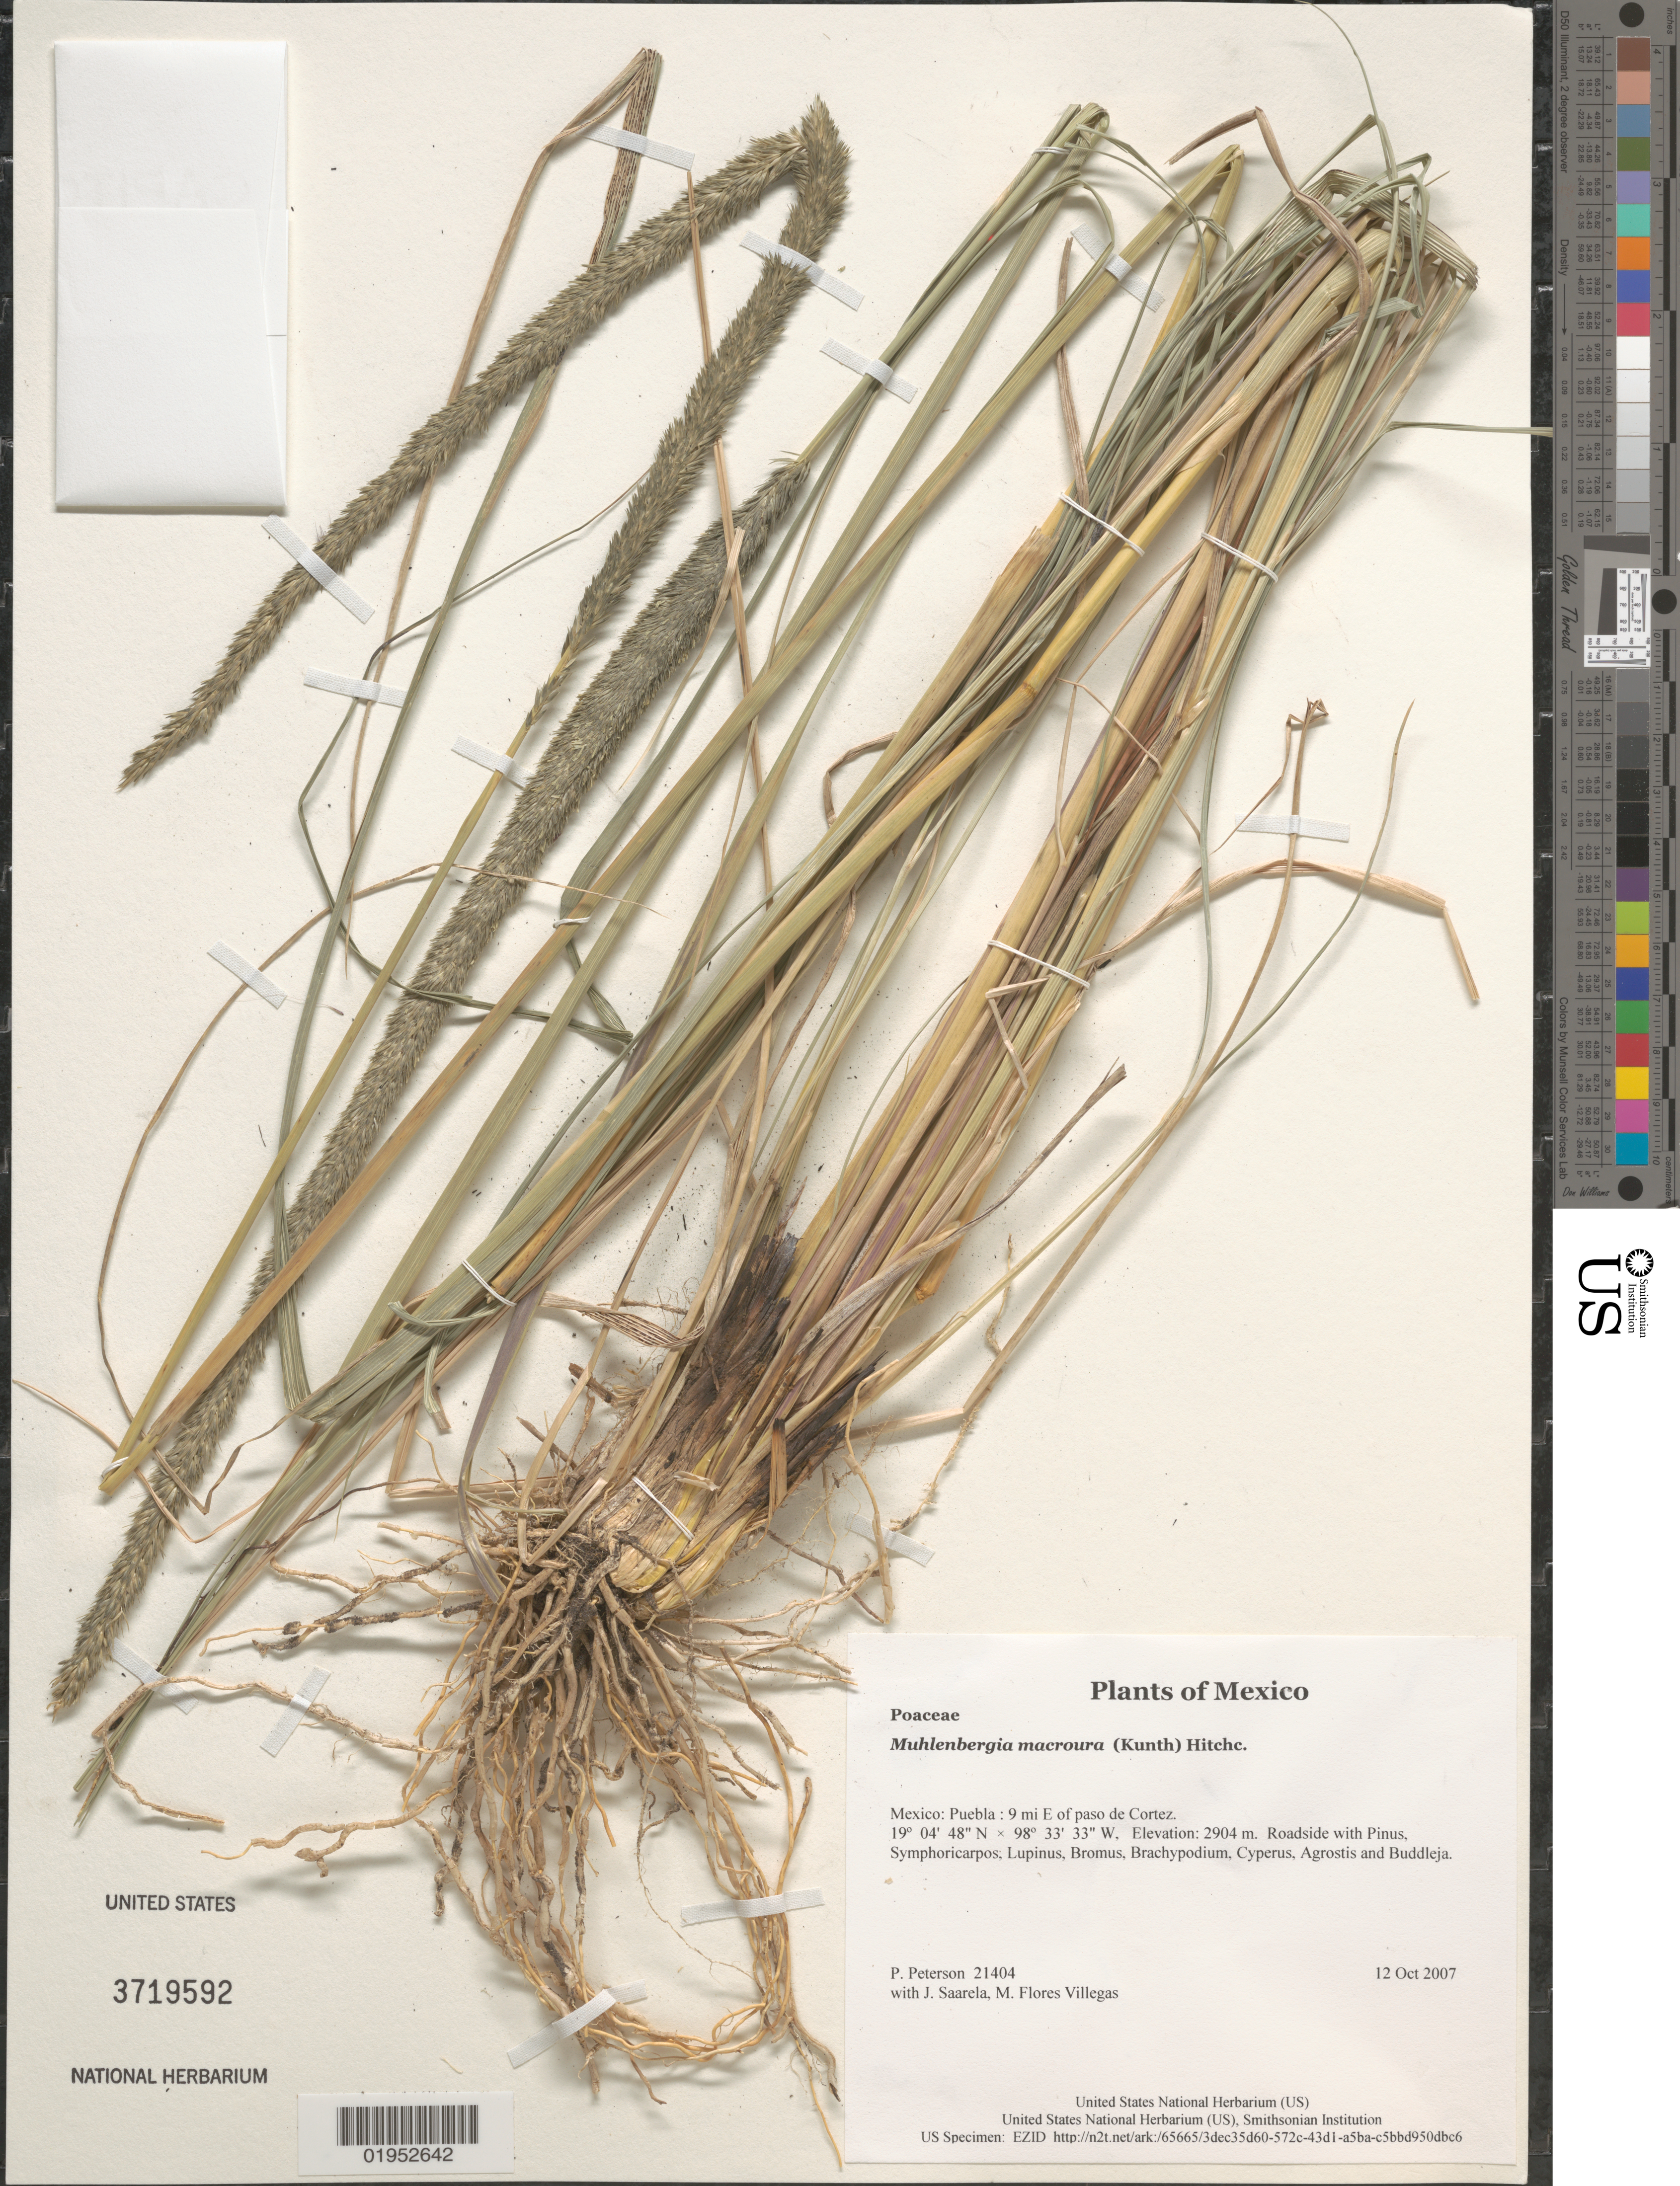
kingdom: Plantae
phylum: Tracheophyta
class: Liliopsida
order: Poales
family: Poaceae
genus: Muhlenbergia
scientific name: Muhlenbergia macroura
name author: (Kunth) Hitchc.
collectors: P. M. Peterson, J. Saarela & M. Flores Villegas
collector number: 21404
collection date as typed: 12 Oct 2007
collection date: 2007-10-12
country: Mexico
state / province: Puebla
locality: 9 mi E of paso de Cortez.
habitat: Roadside with Pinus, Symphoricarpos, Lupinus, Bromus, Brachypodium, Cyperus, Agrostis and Buddleja.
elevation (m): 2904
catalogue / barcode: US 3719592